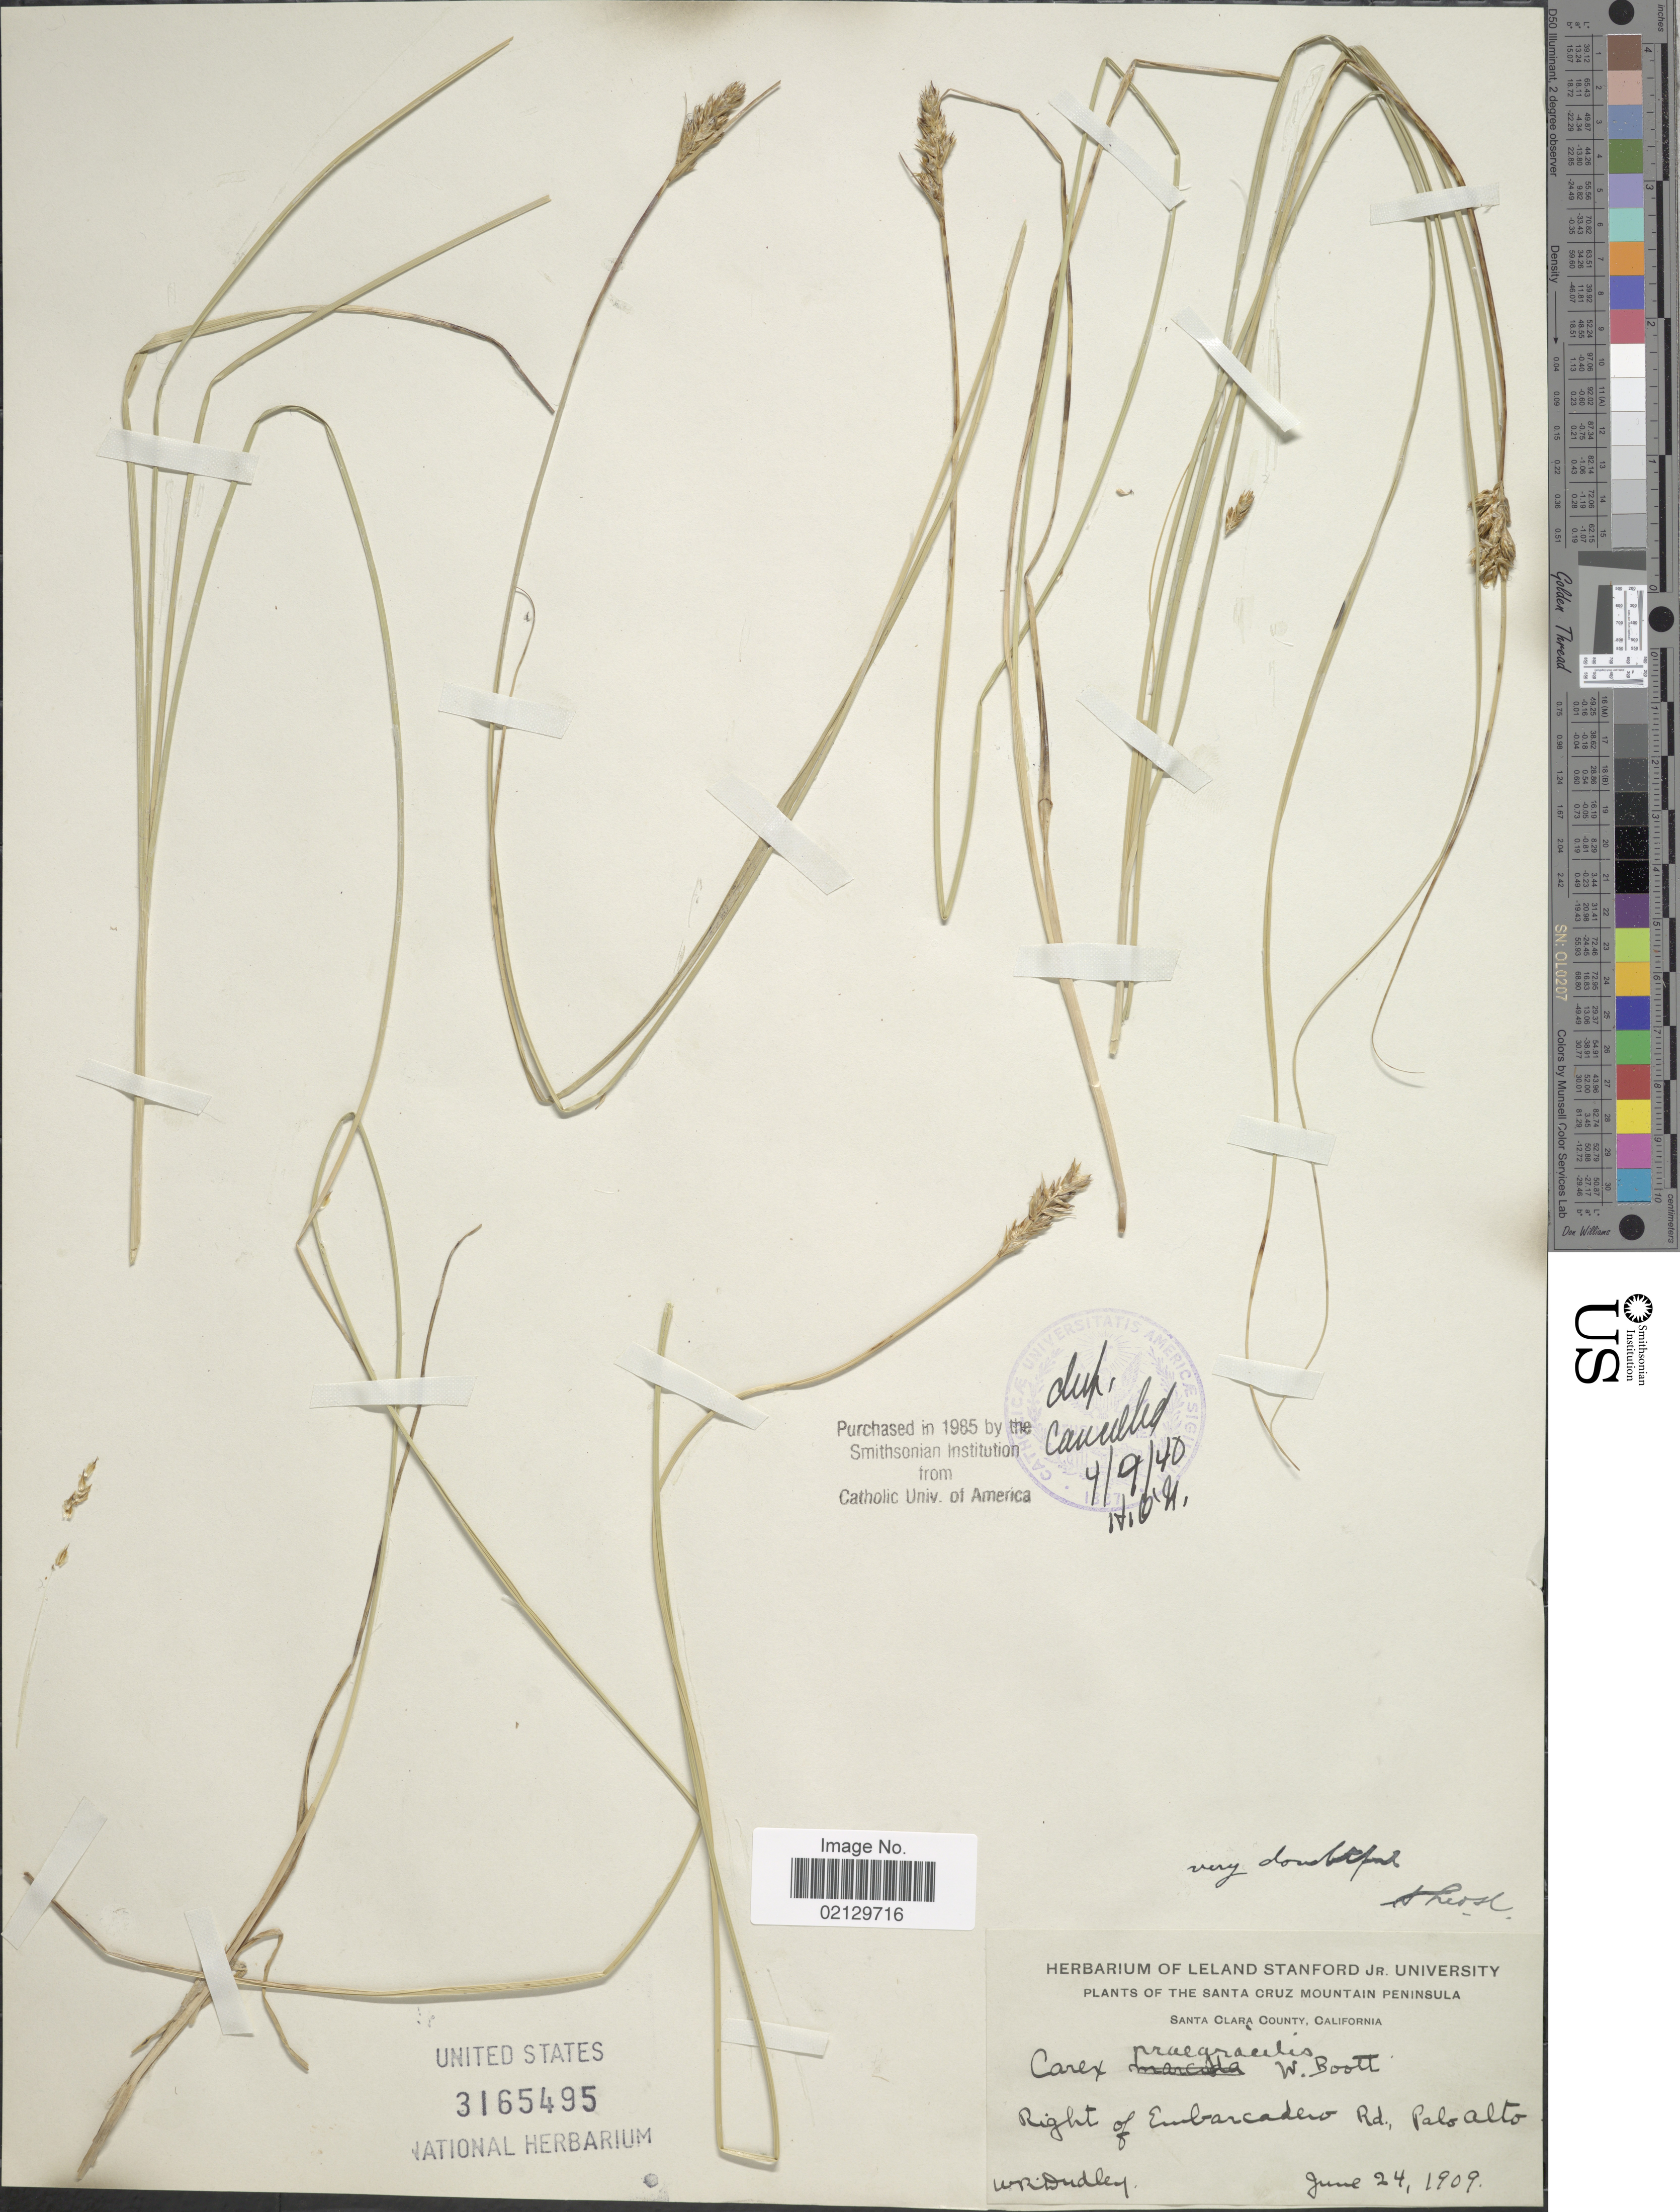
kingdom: Plantae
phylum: Tracheophyta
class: Liliopsida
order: Poales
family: Cyperaceae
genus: Carex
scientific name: Carex praegracilis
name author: W. Boott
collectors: W. Dudley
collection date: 1909-06-24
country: United States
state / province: California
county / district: Santa Clara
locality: Santa Cruz Mountain Peninsula. Santa Clara County, California. Right of Embarcadero Rd., Palo Alto.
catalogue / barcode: US 3165495